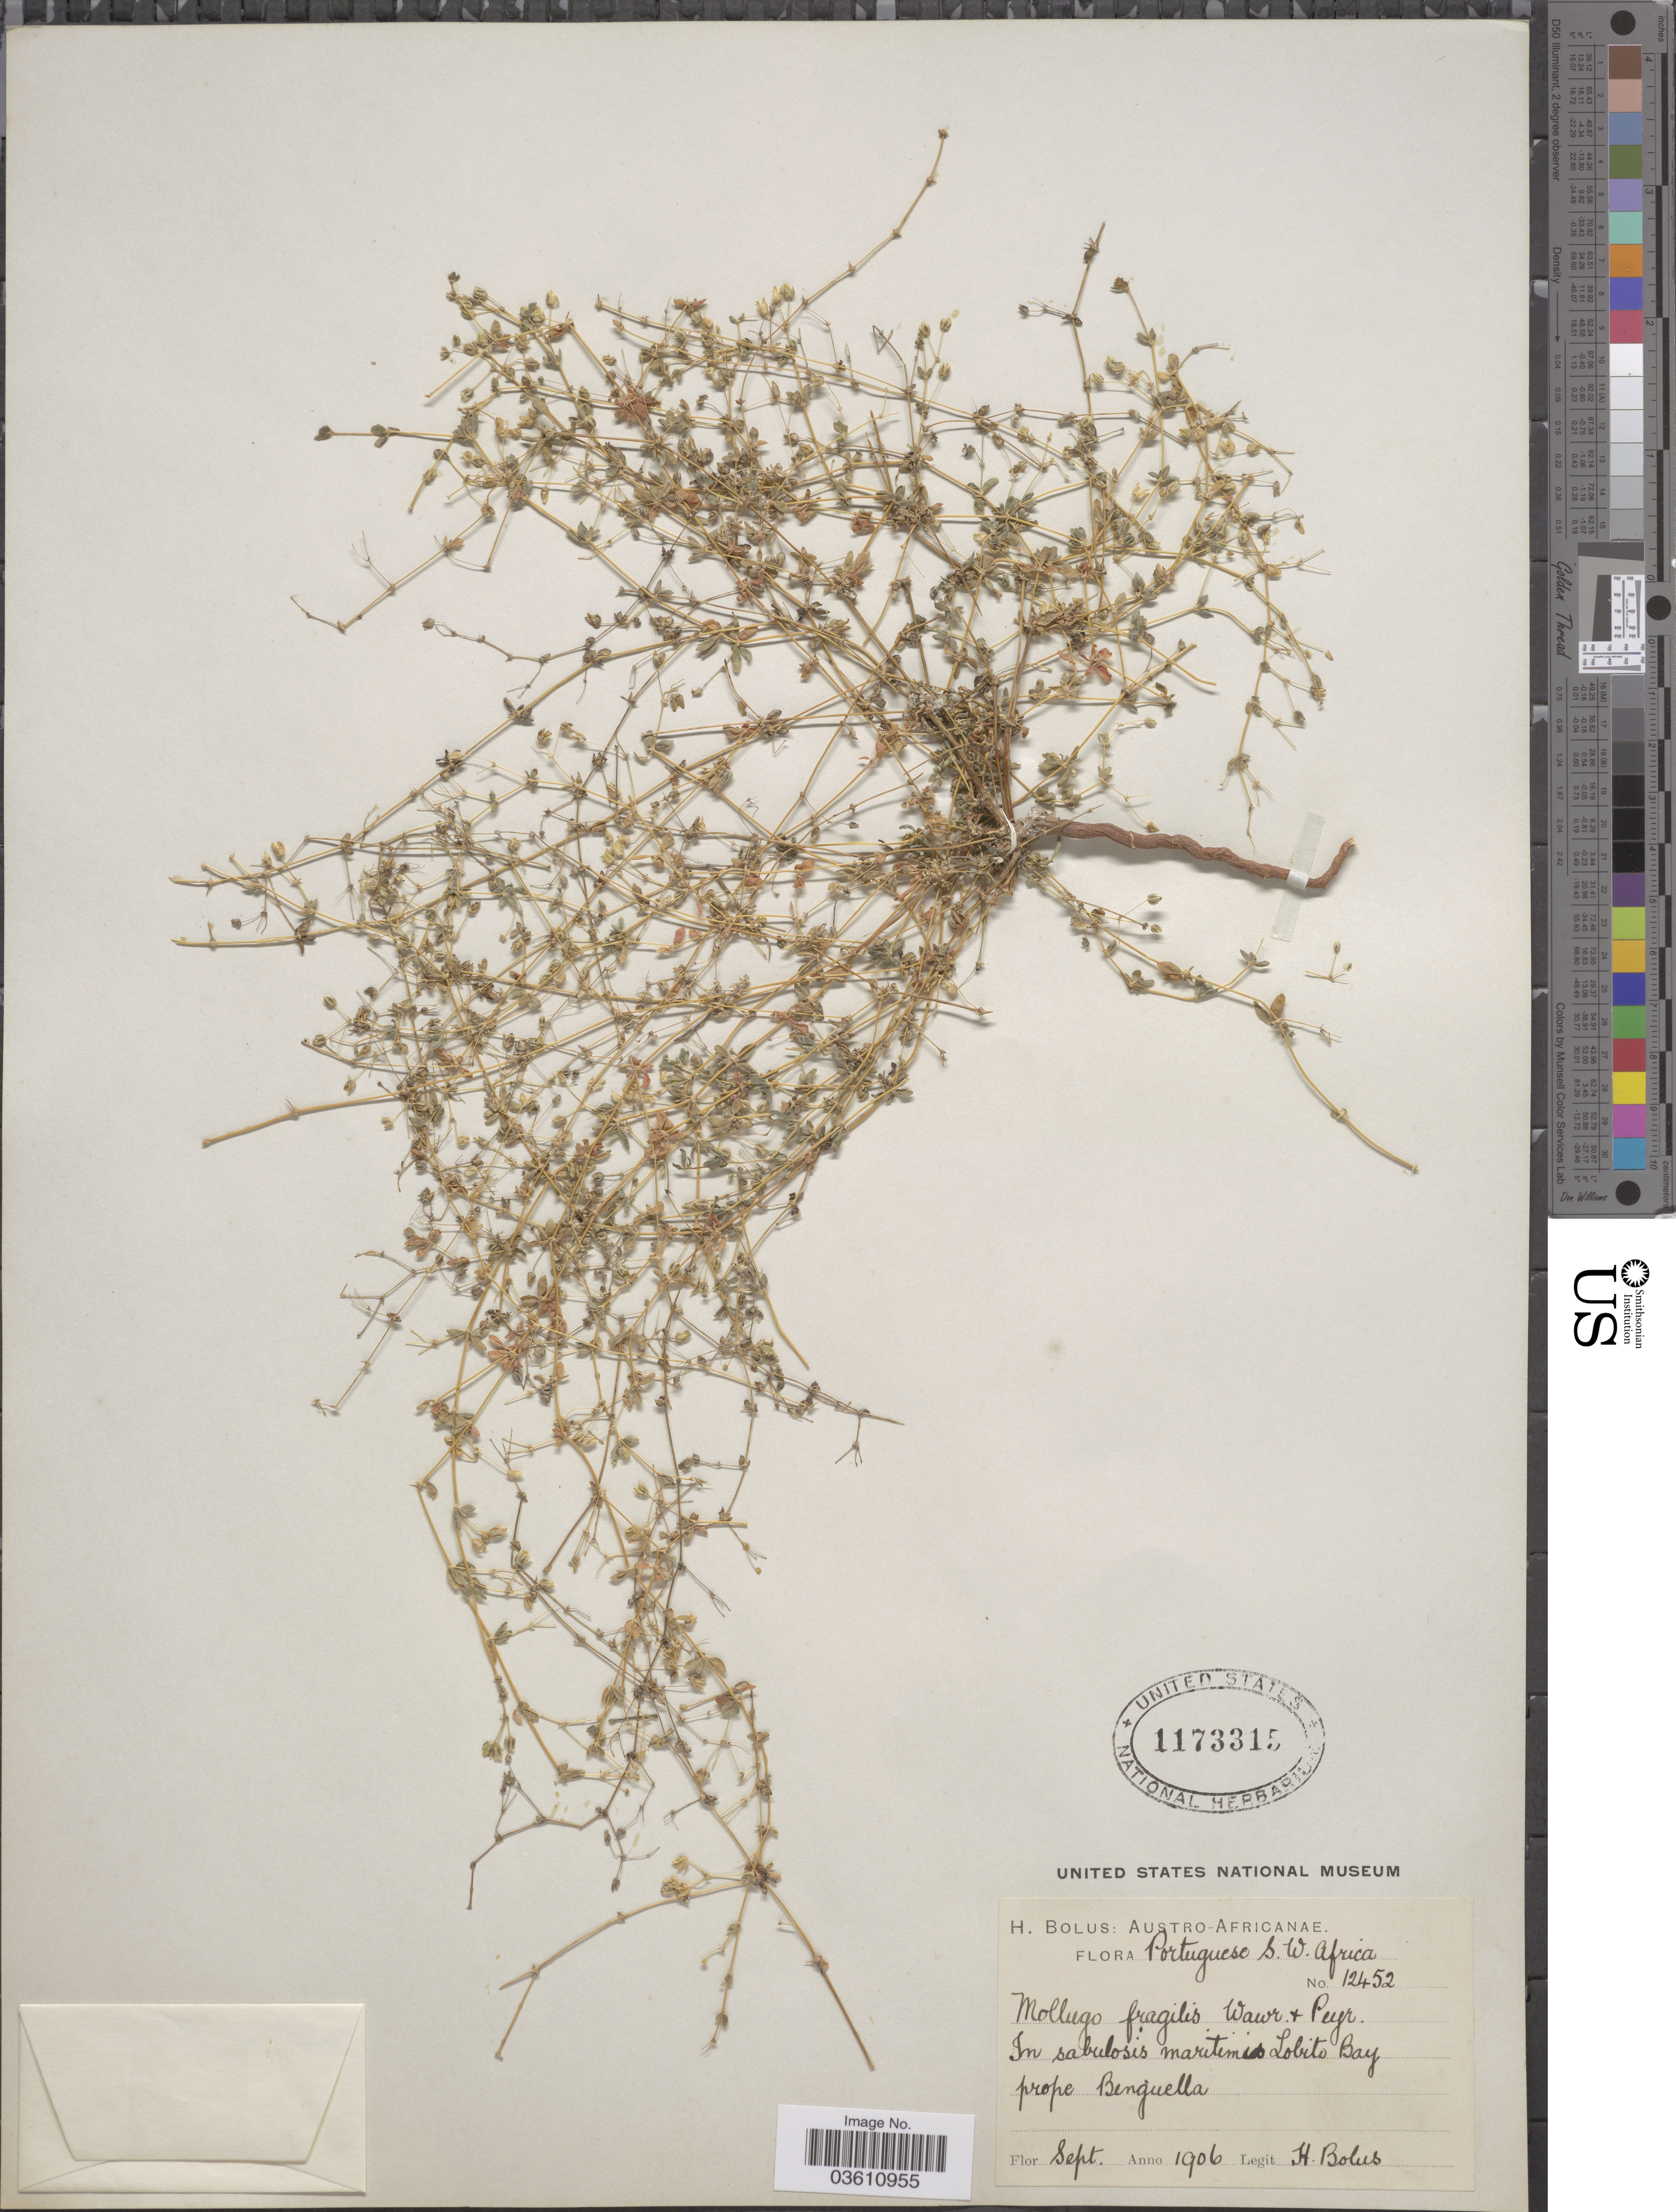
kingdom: Plantae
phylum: Tracheophyta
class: Magnoliopsida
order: Caryophyllales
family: Molluginaceae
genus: Hypertelis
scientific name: Hypertelis fragilis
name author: (Wawra) Thulin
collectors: H. Bolus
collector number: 12452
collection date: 1906-09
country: Namibia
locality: Portuguese S.W. Africa. In sabulosis maritimis Lobito Bay prope Benguella.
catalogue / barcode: US 1173315